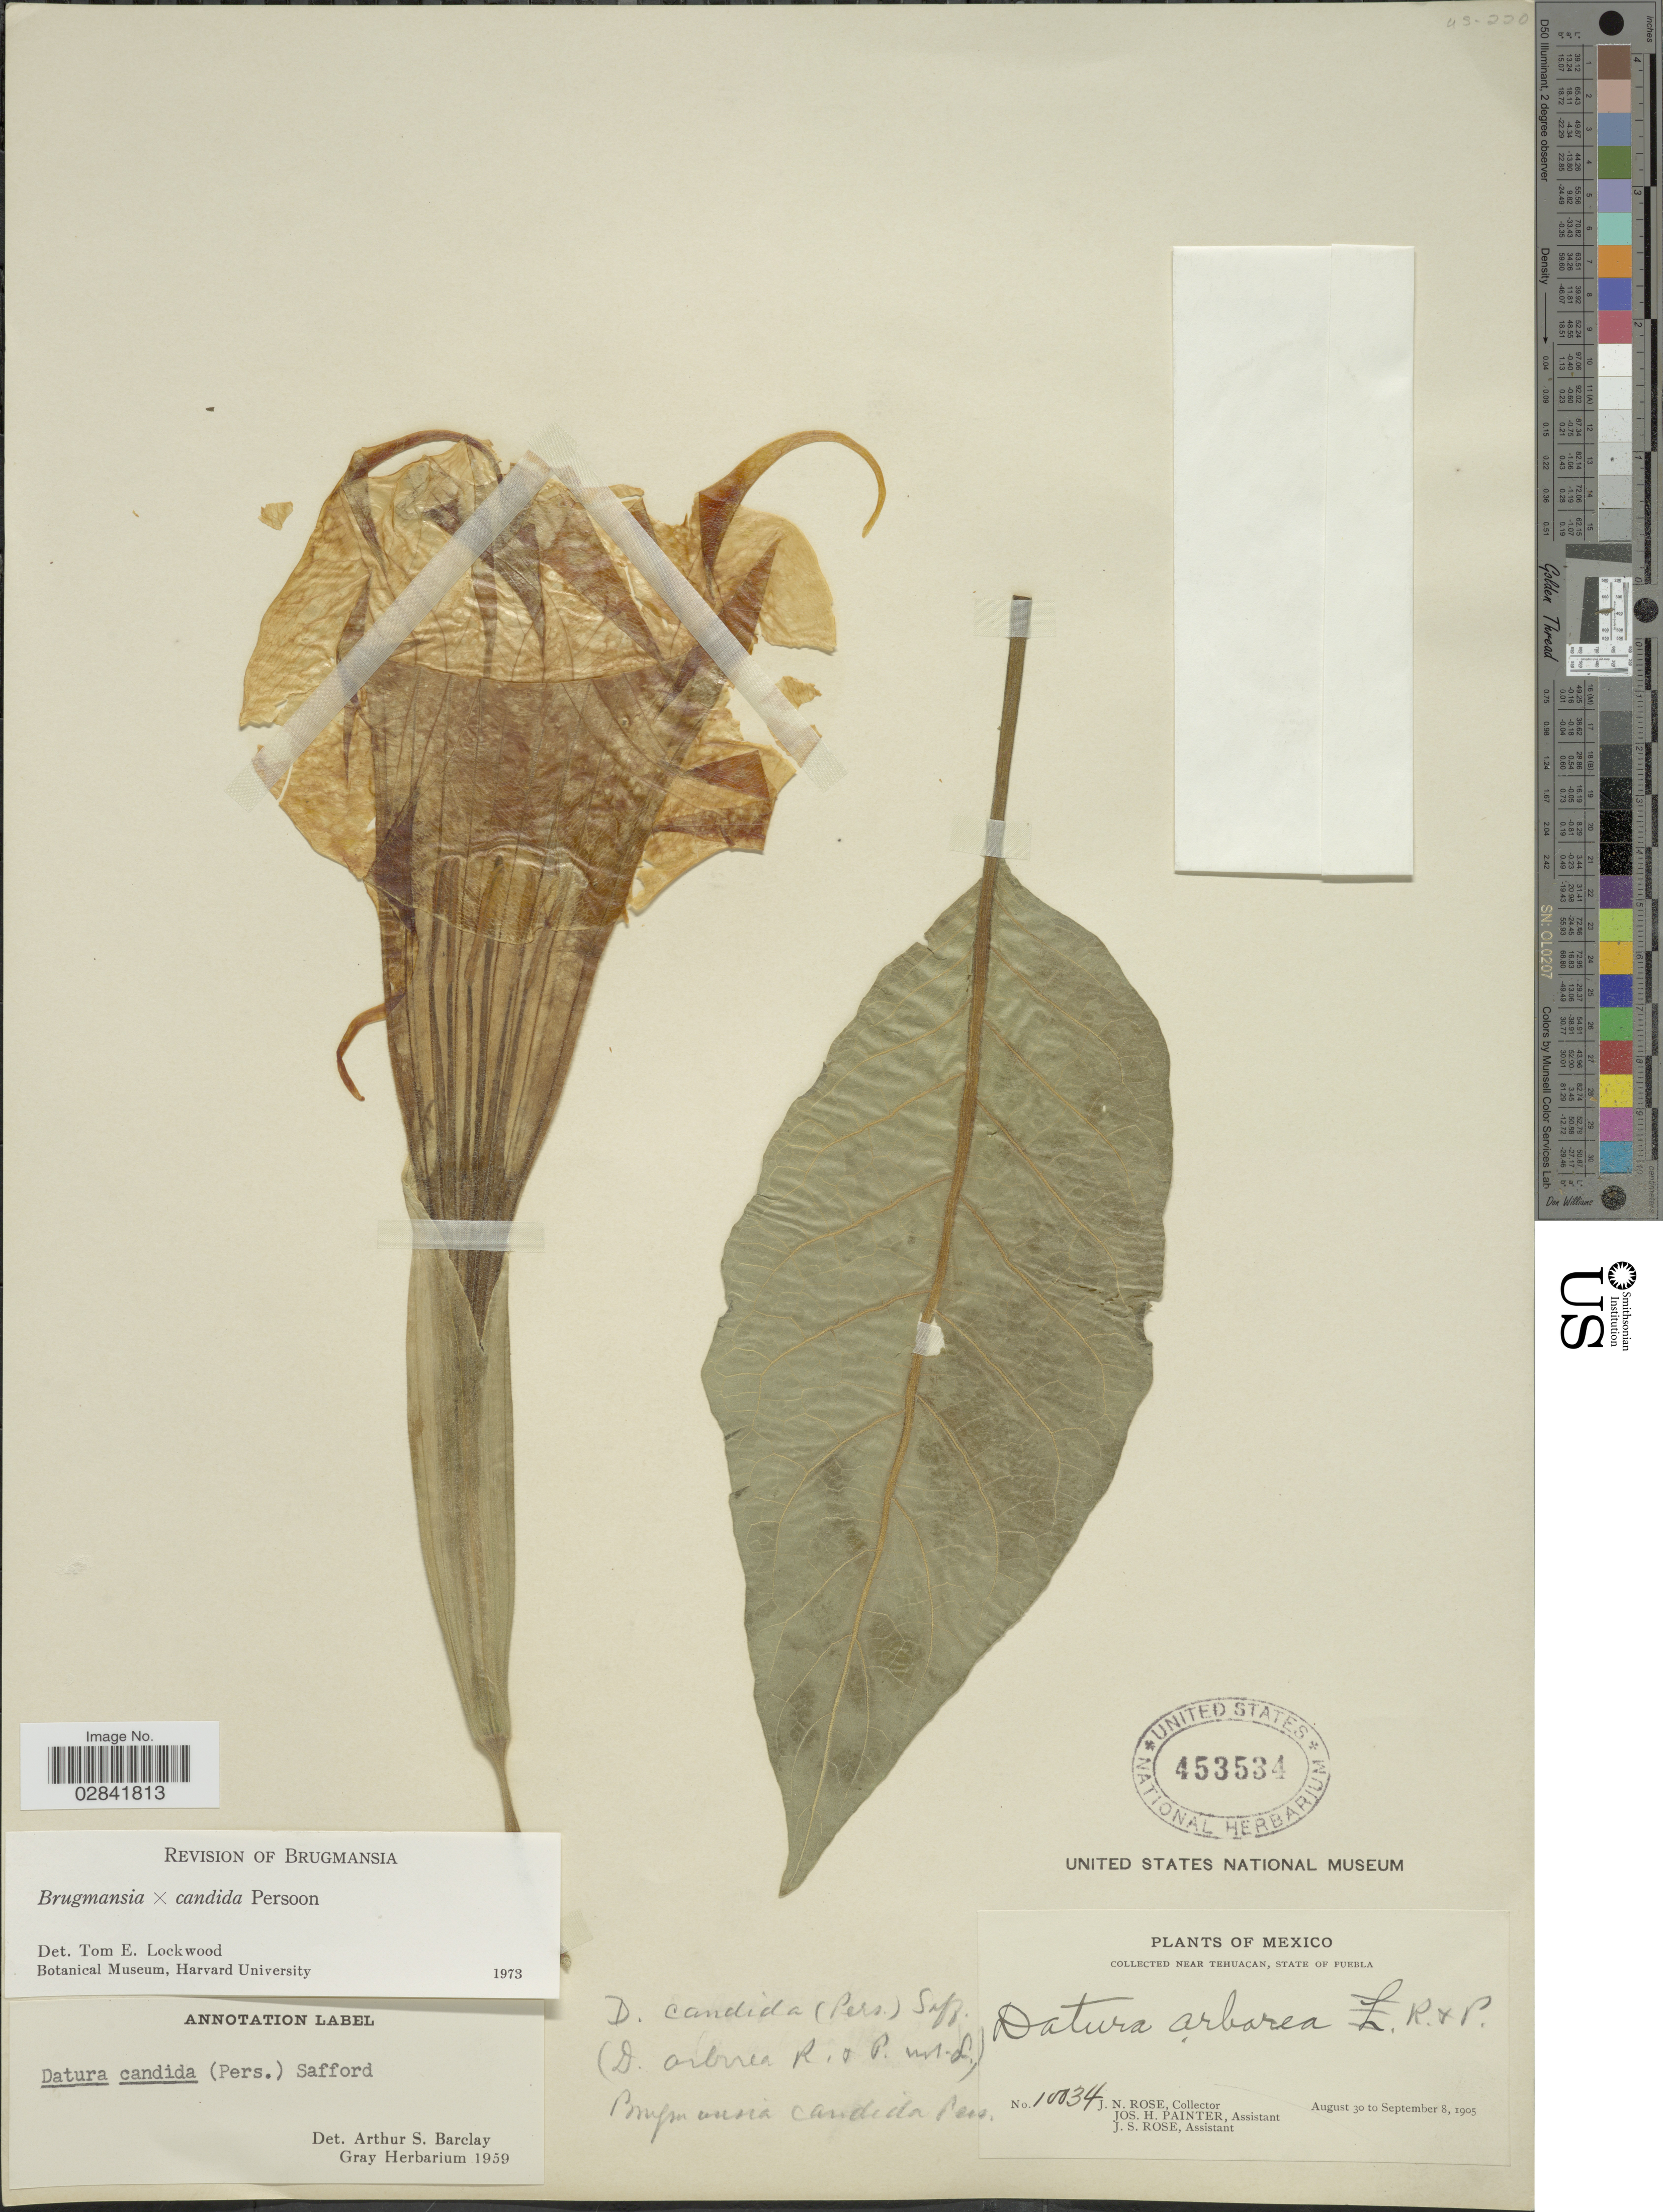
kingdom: Plantae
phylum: Tracheophyta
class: Magnoliopsida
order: Solanales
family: Solanaceae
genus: Brugmansia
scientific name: Brugmansia x candida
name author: Pers.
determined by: Lockwood, T. E.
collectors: J. N. Rose, J. H. Painter & J. S. Rose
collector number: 10034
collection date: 1905-08-30/1905-09-08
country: Mexico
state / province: Puebla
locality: Near Tehuacan.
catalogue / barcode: US 453534